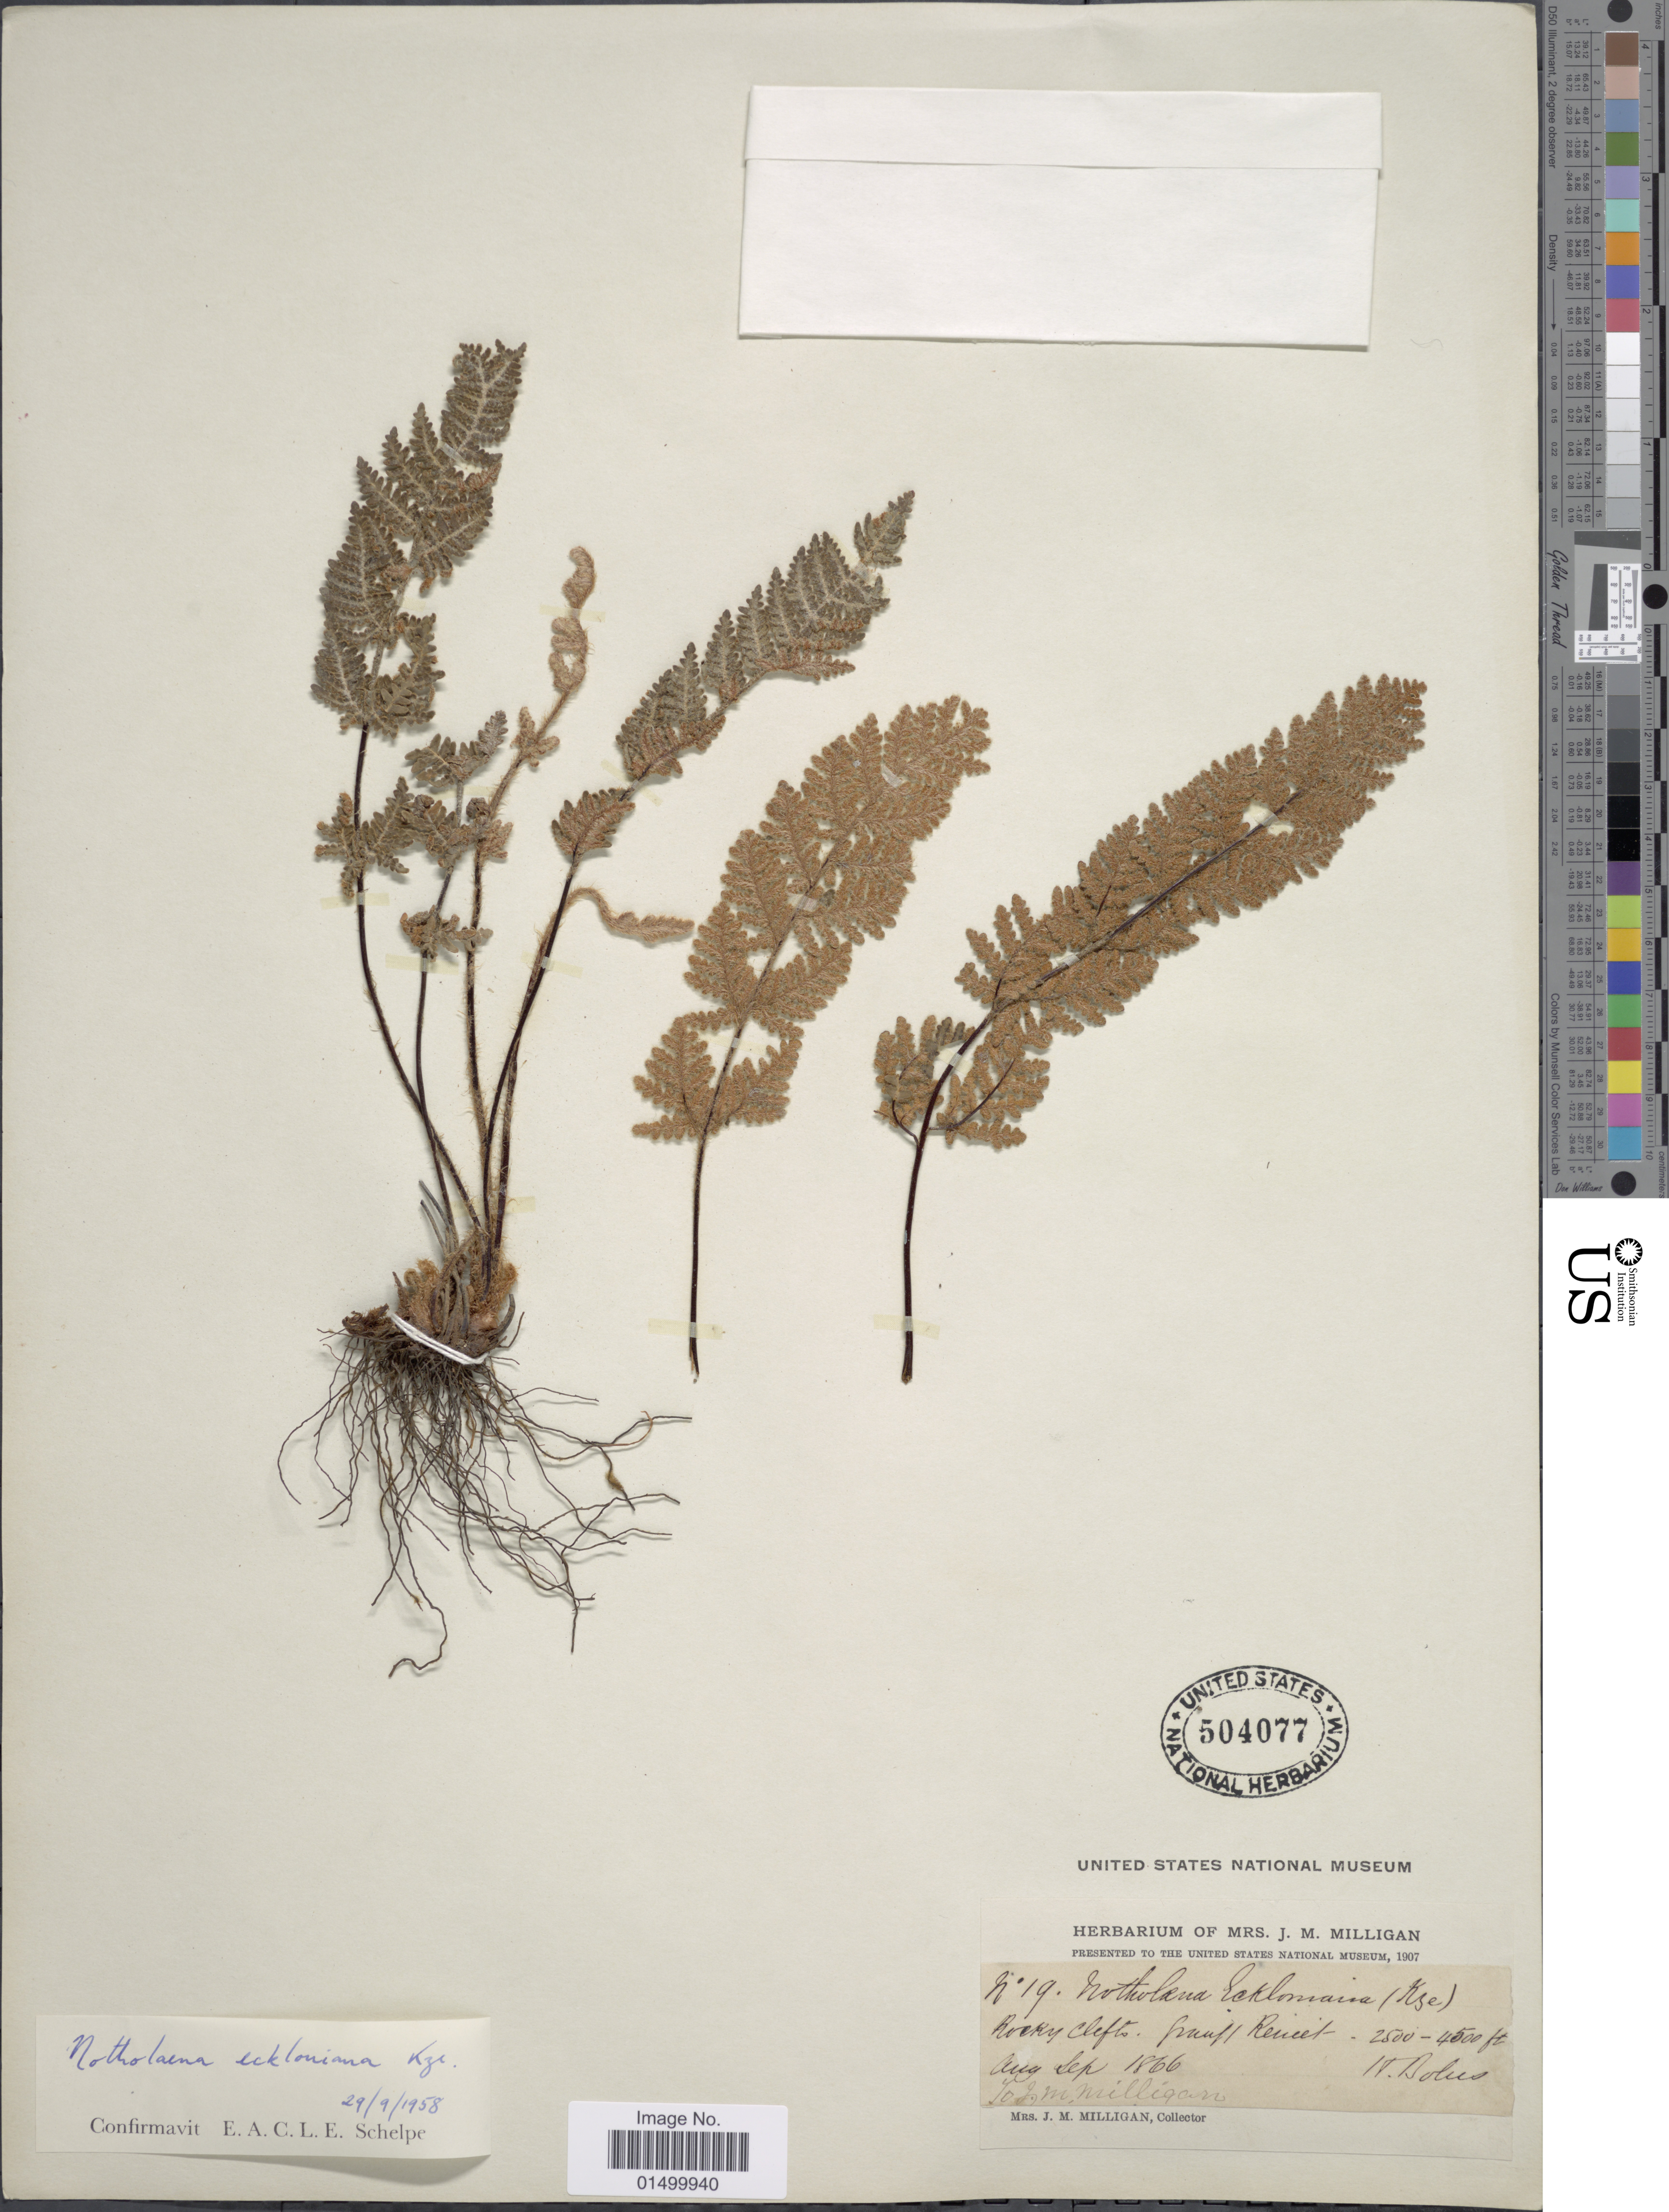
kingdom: Plantae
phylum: Tracheophyta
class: Polypodiopsida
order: Polypodiales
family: Pteridaceae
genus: Cheilanthes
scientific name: Cheilanthes eckloniana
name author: Mett.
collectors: J. Milligan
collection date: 1866-08/1866-09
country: South Africa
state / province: Eastern Cape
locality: Rocky clifts, fraul/Reuiet [interpreted]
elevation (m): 762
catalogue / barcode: US 504077